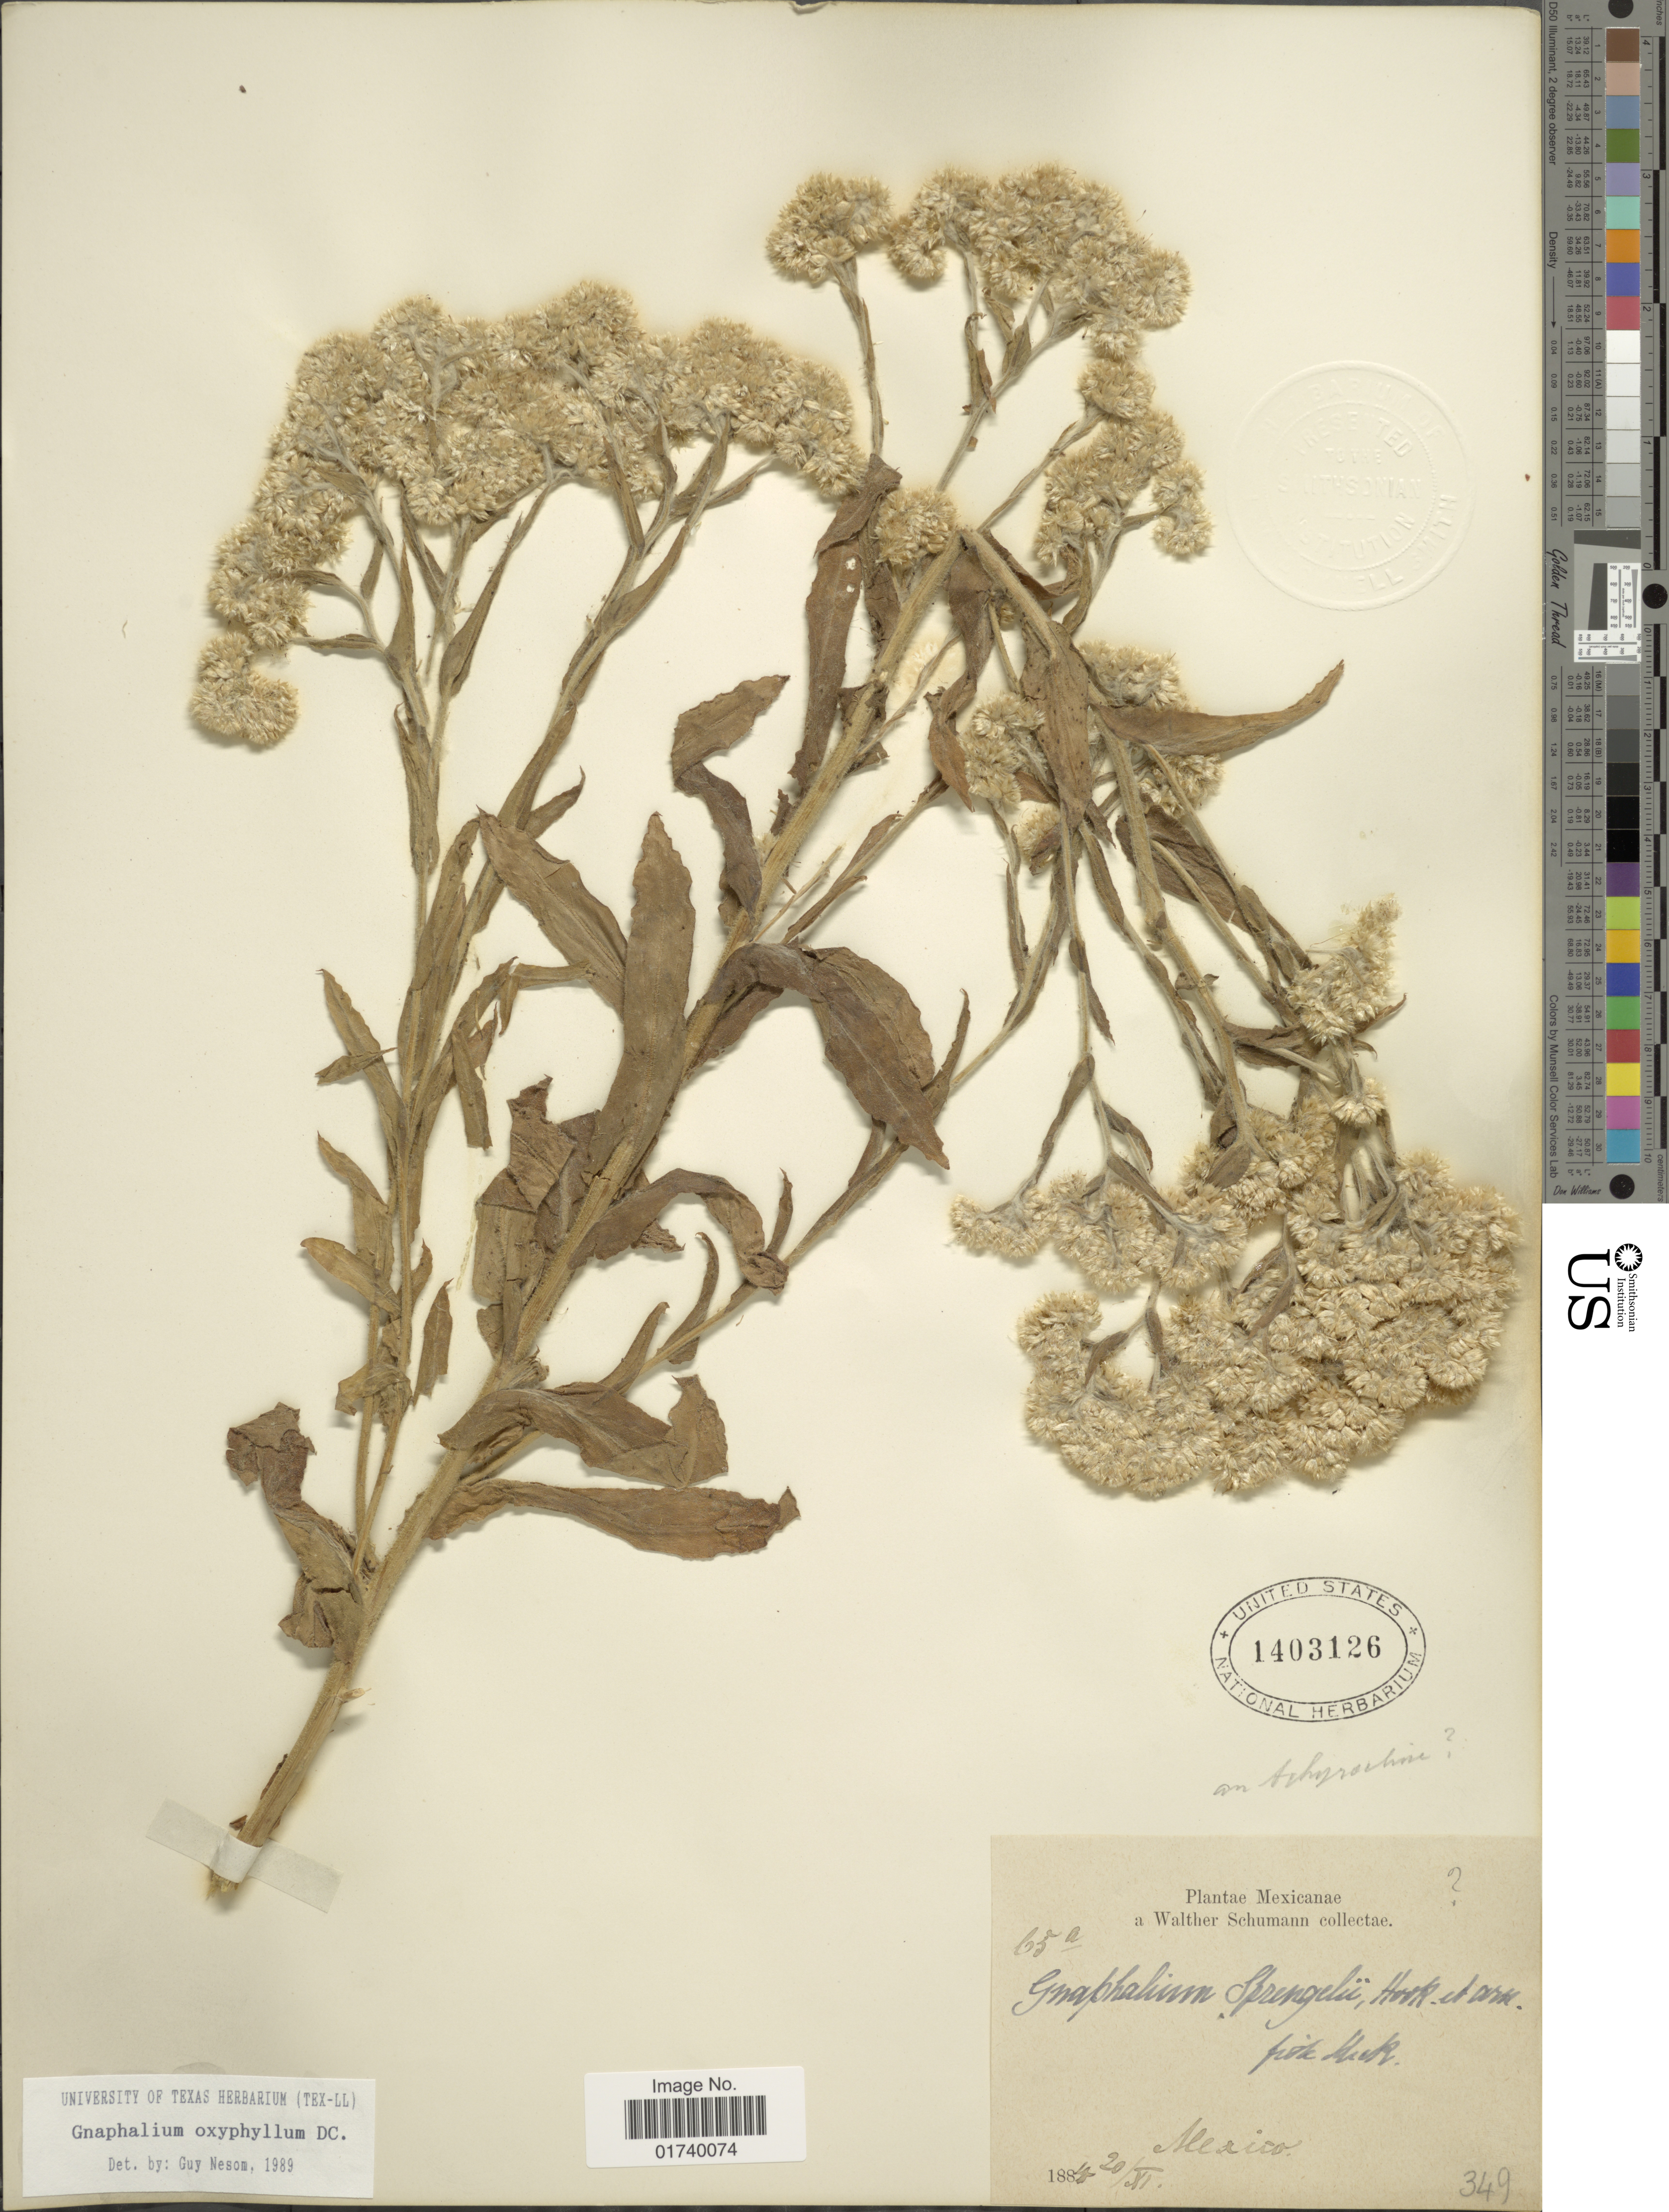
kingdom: Plantae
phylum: Tracheophyta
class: Magnoliopsida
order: Asterales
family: Asteraceae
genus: Pseudognaphalium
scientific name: Pseudognaphalium oxyphyllum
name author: (DC.) Kirp.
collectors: W. Schumann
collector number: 65 a/349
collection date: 1884-11-20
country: Mexico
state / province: México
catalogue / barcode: US 1403126